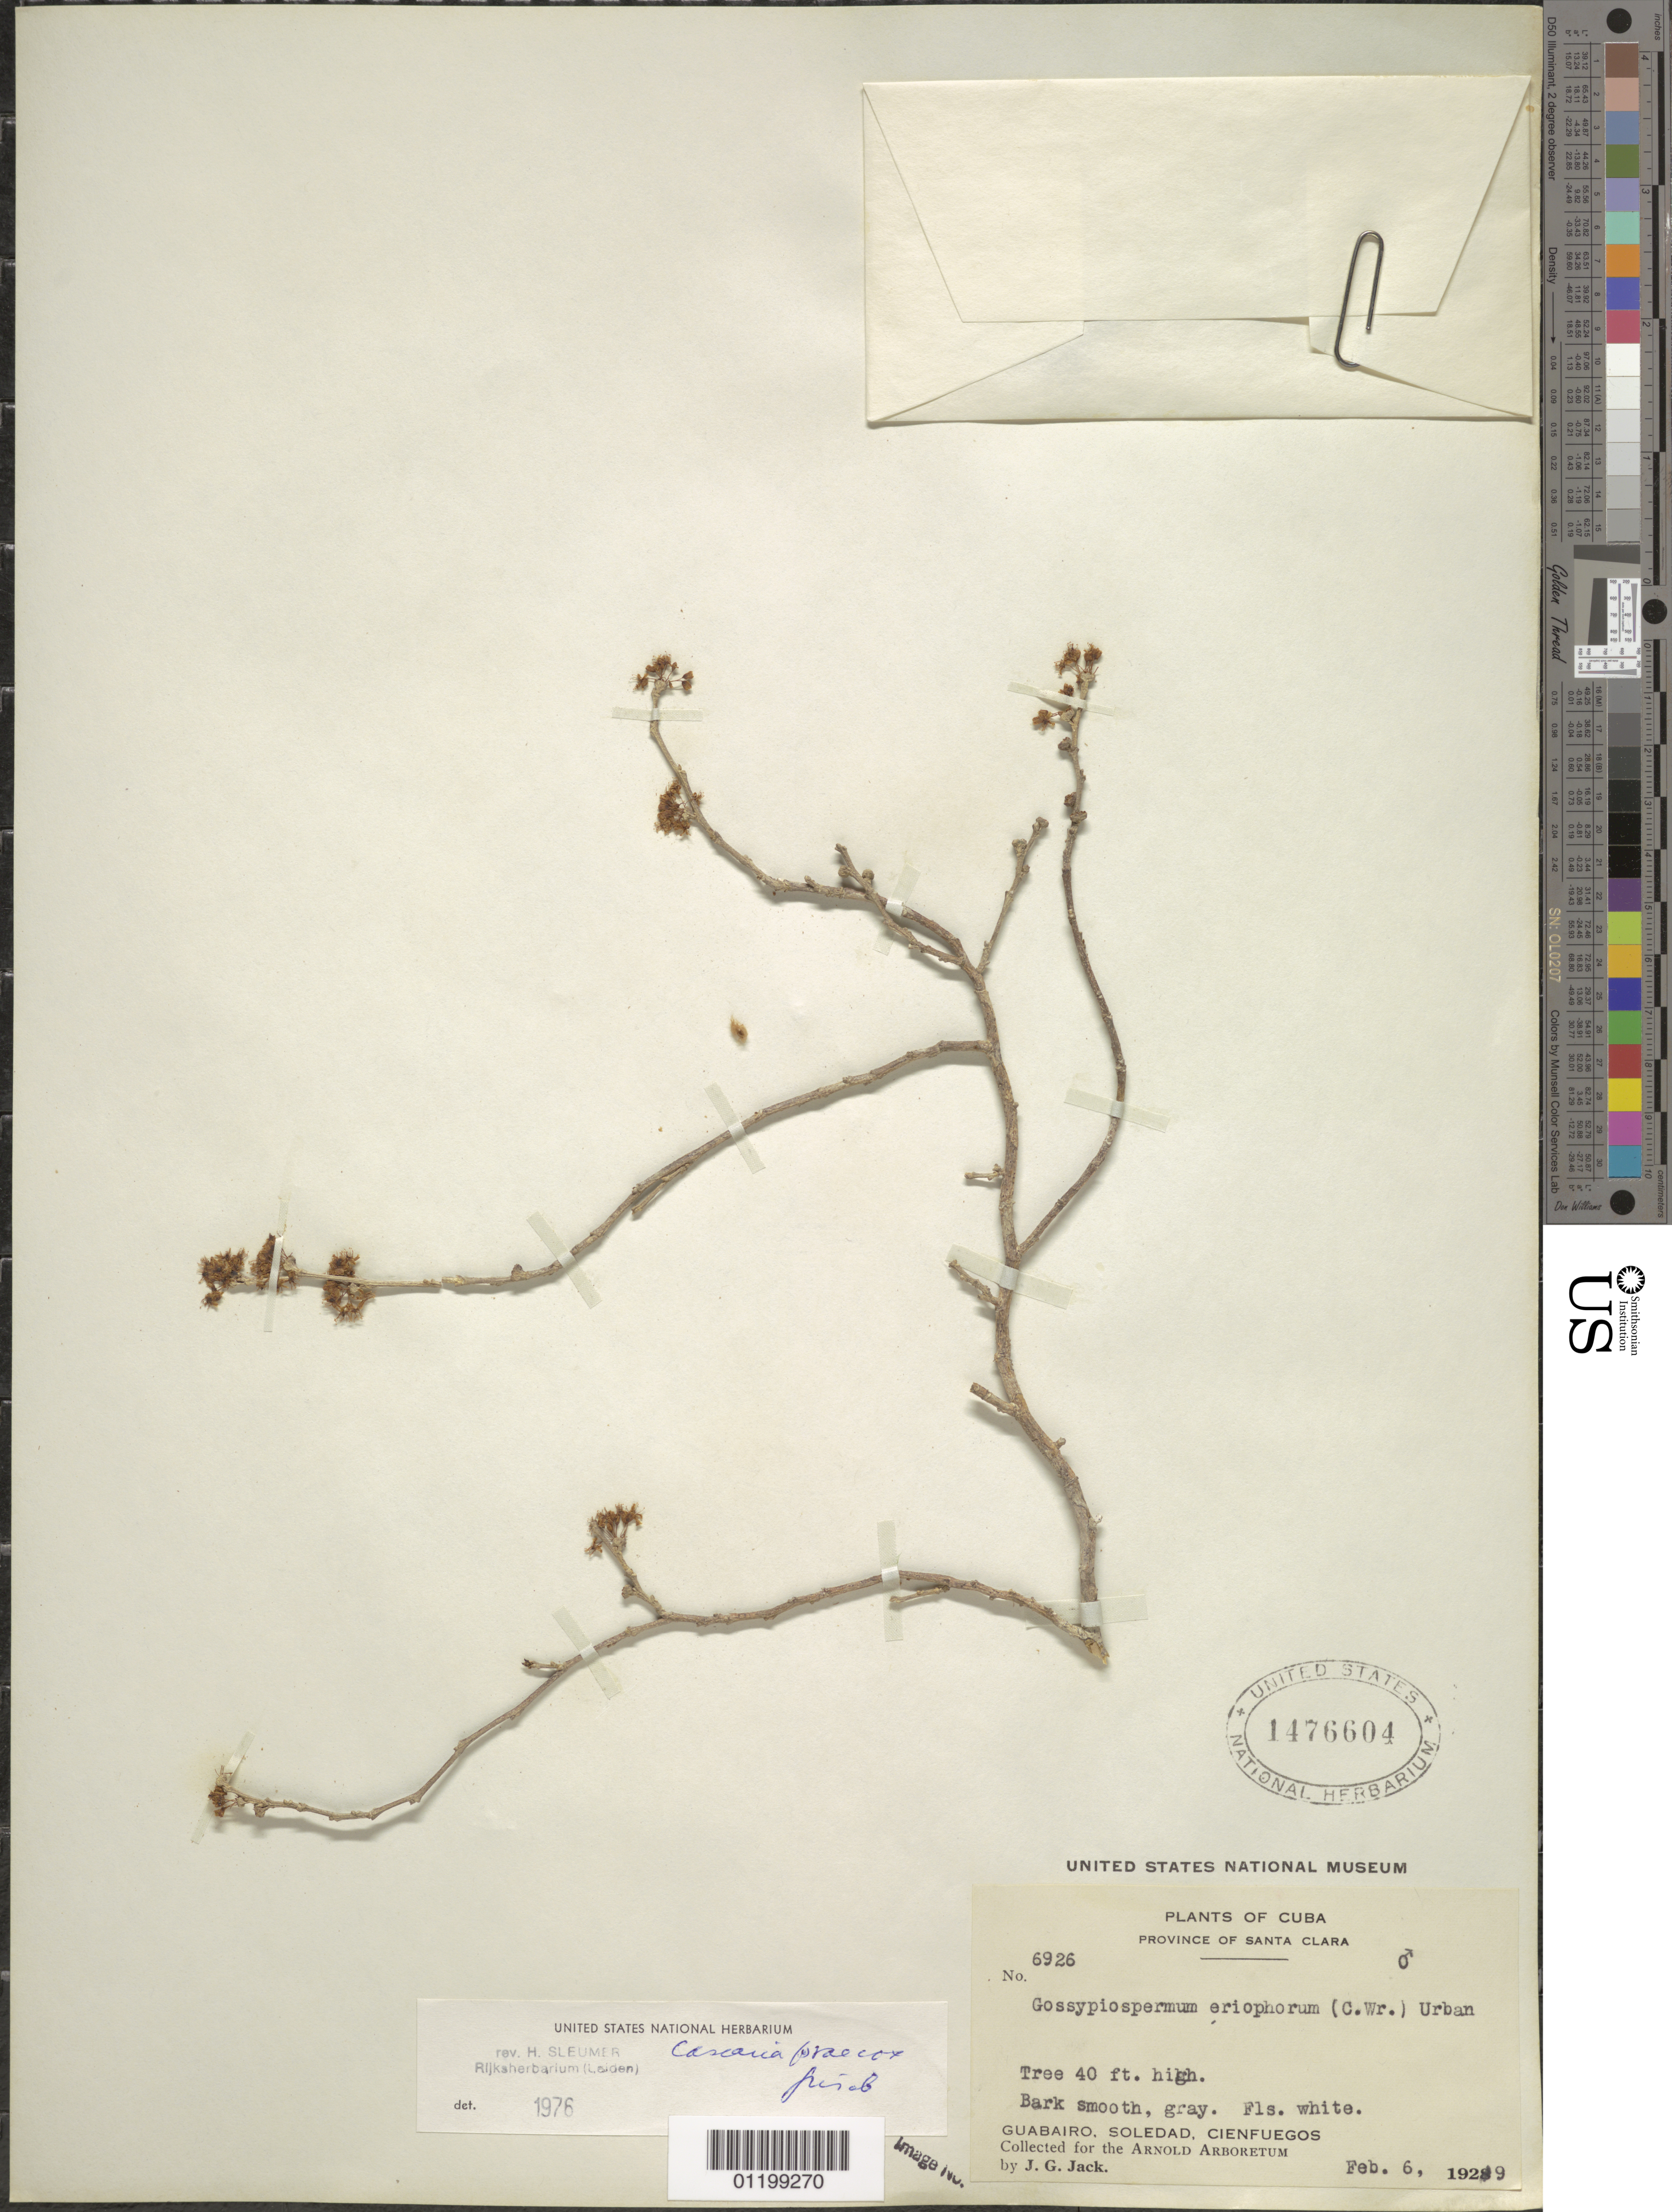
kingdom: Plantae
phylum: Tracheophyta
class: Magnoliopsida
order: Malpighiales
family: Salicaceae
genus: Gossypiospermum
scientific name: Gossypiospermum eriophora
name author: (C. Wright ex Griseb.) Urb.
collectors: J. G. Jack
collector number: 6926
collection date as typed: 06 Feb 1929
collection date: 1929-02-06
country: Cuba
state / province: Cienfuegos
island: Cuba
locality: Guabairo, Soledad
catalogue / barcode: US 1476604